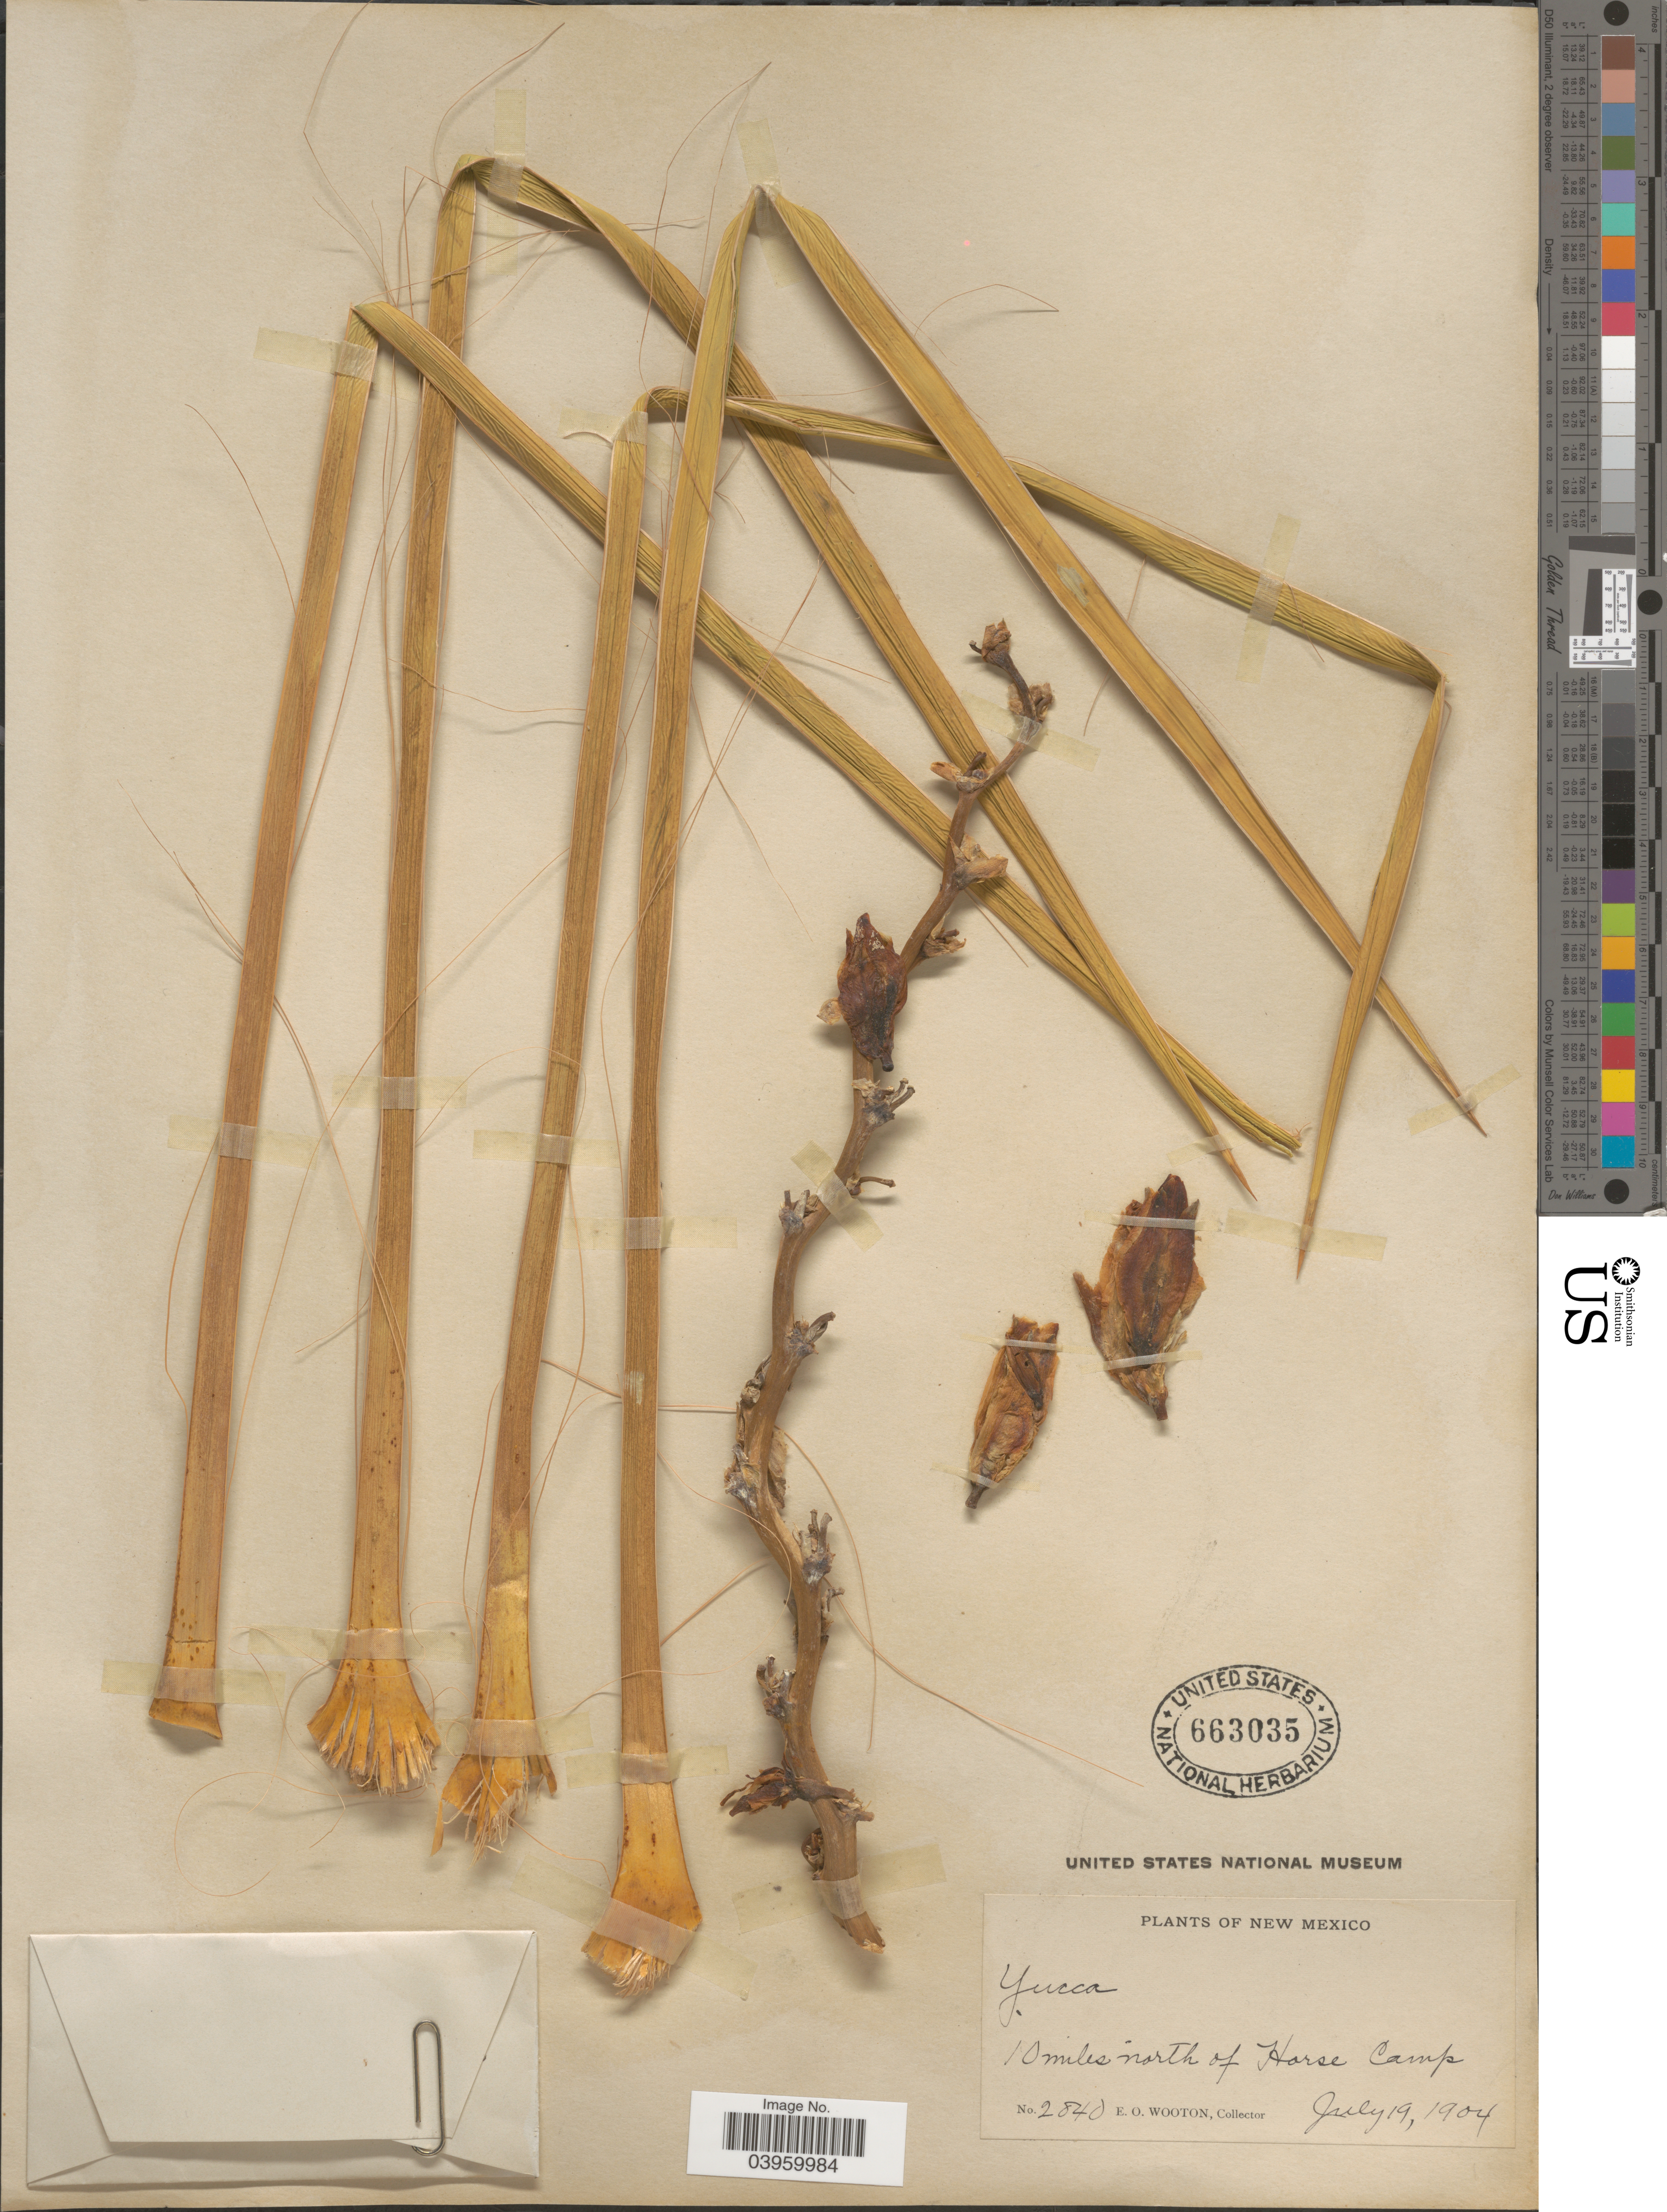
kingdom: Plantae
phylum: Tracheophyta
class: Liliopsida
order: Asparagales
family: Asparagaceae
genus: Yucca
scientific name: Yucca glauca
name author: Nutt.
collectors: E. O. Wooton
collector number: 2740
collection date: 1904-07-19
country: United States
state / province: New Mexico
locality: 10 miles north of Horse Camp.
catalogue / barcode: US 663035